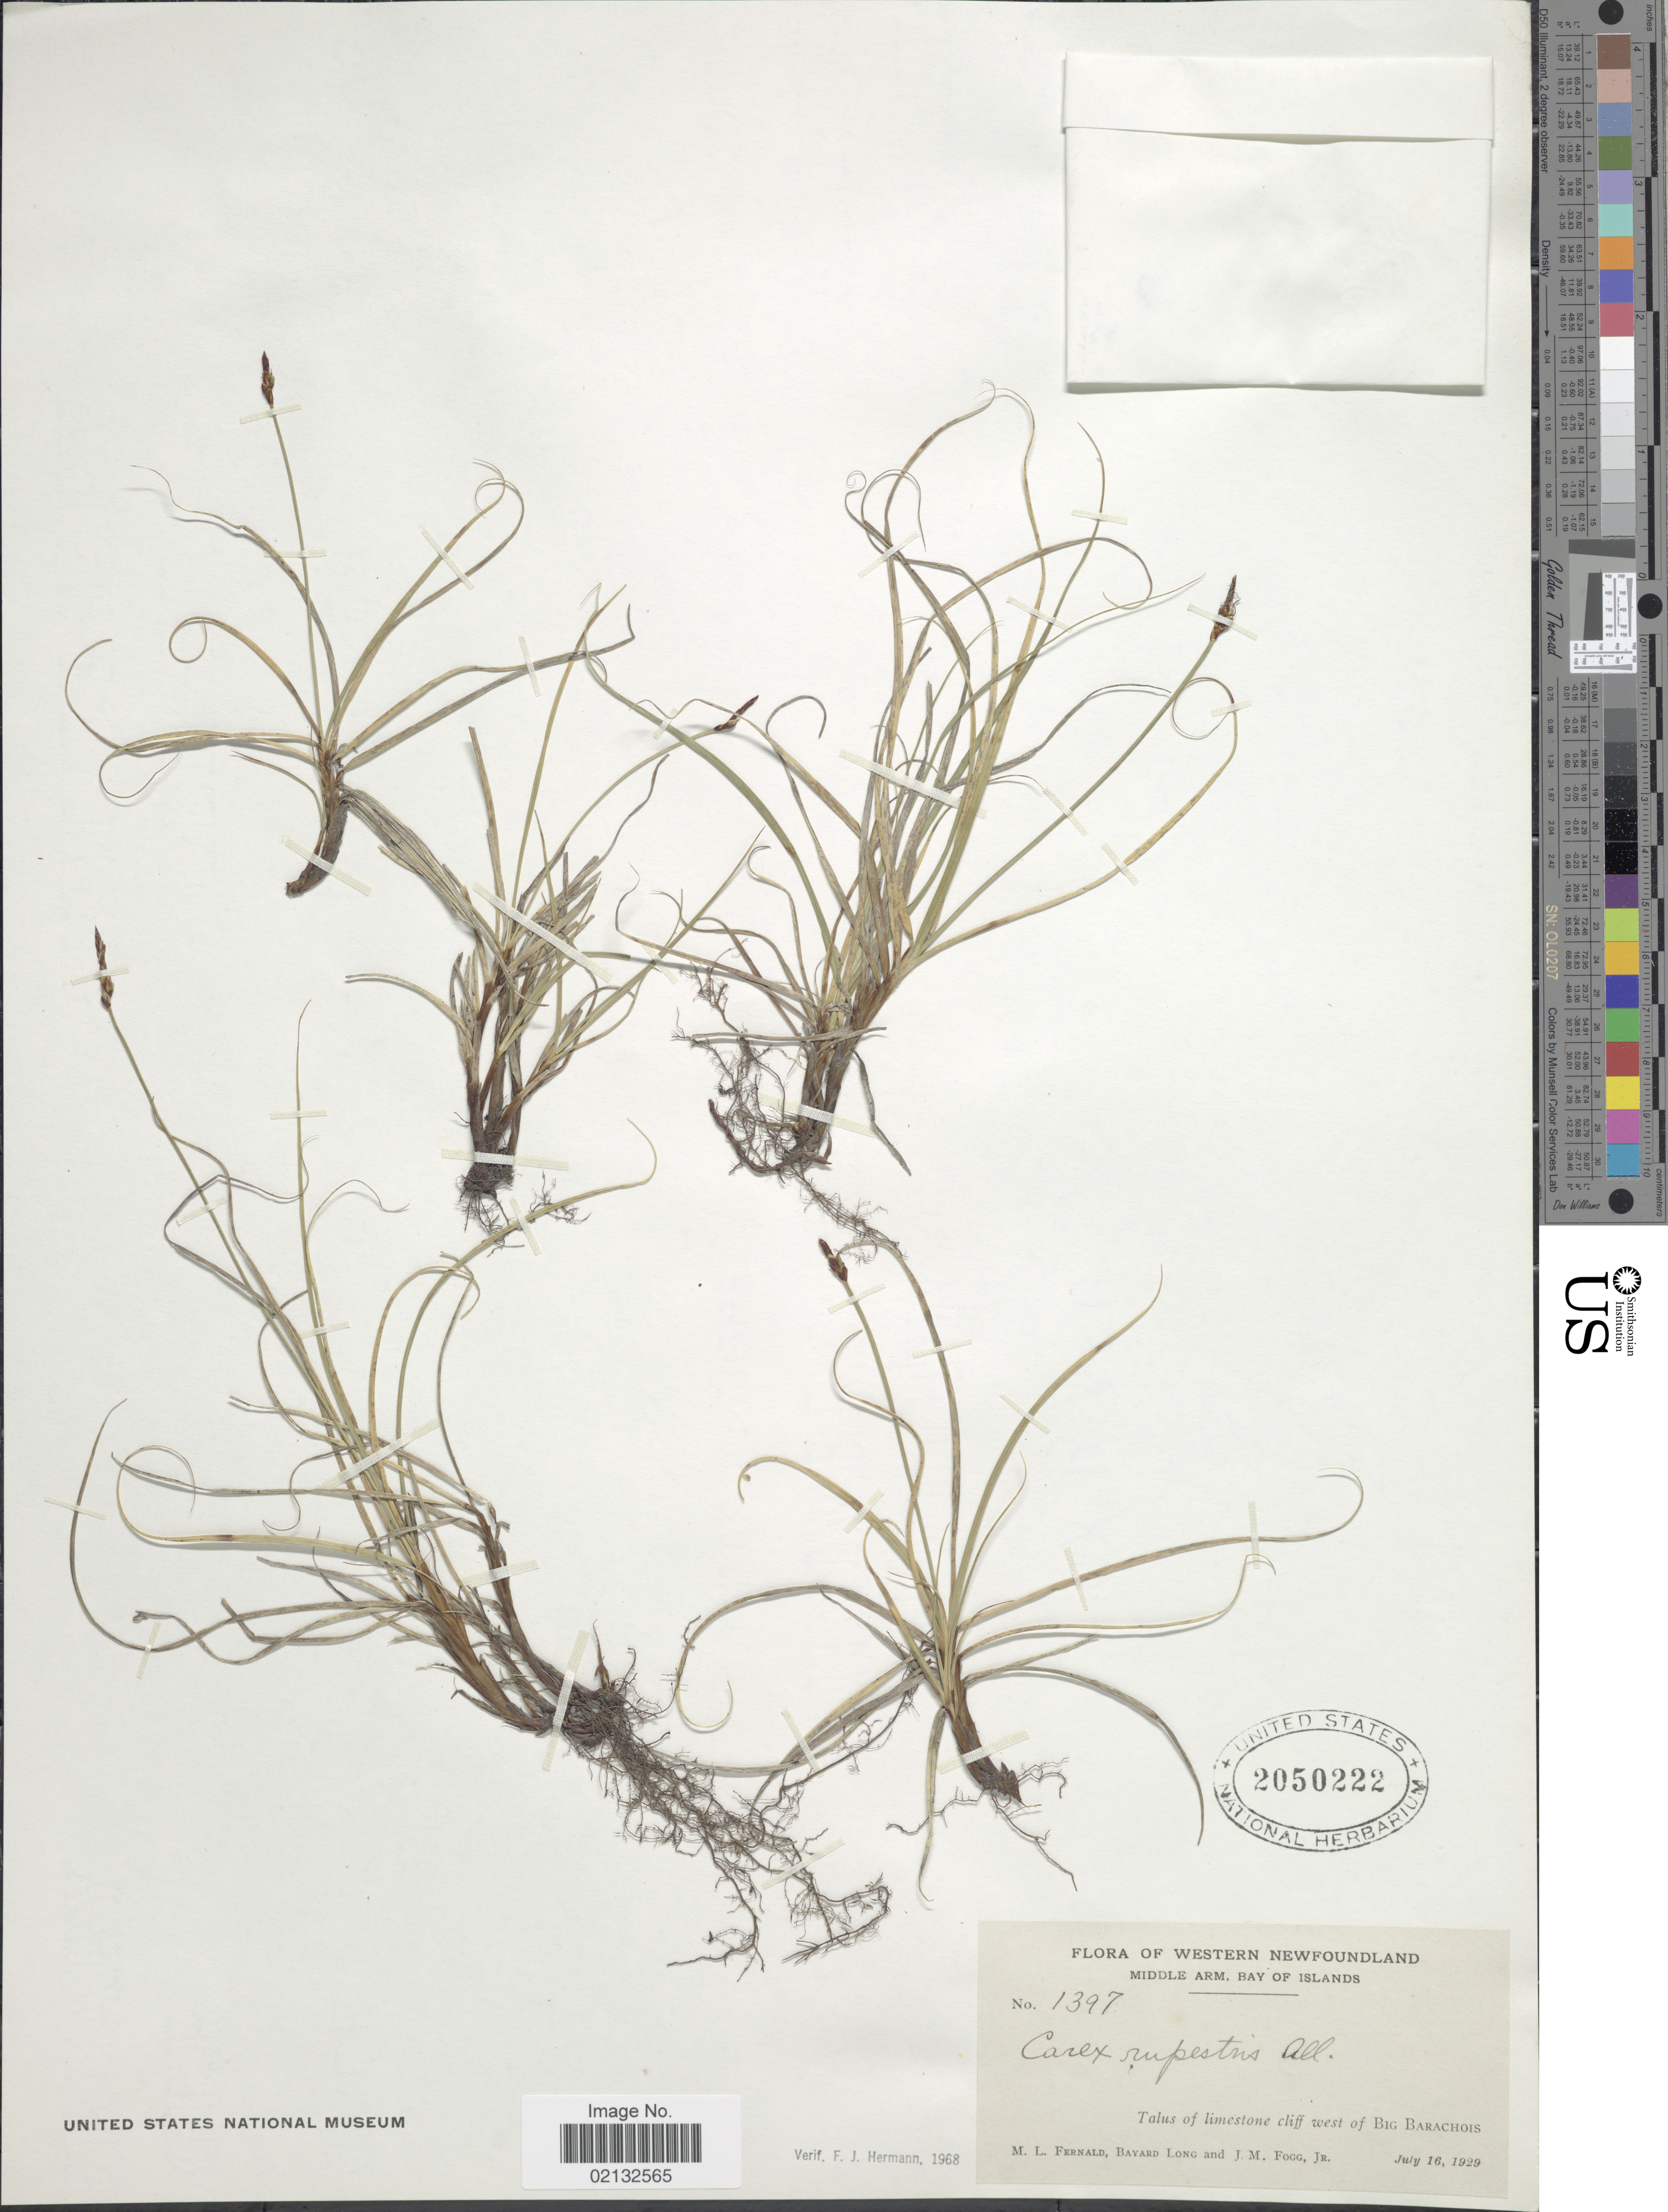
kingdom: Plantae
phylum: Tracheophyta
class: Liliopsida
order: Poales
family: Cyperaceae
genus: Carex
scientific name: Carex rupestris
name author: All.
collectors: M. L. Fernald, B. H. Long & J. Fogg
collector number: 1397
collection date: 1929-07-16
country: Canada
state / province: Newfoundland and Labrador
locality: Western Newfoundland. Middle Arm, Bay of Islands. Talus limestone cliff west of Big Barachois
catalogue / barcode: US 2050222